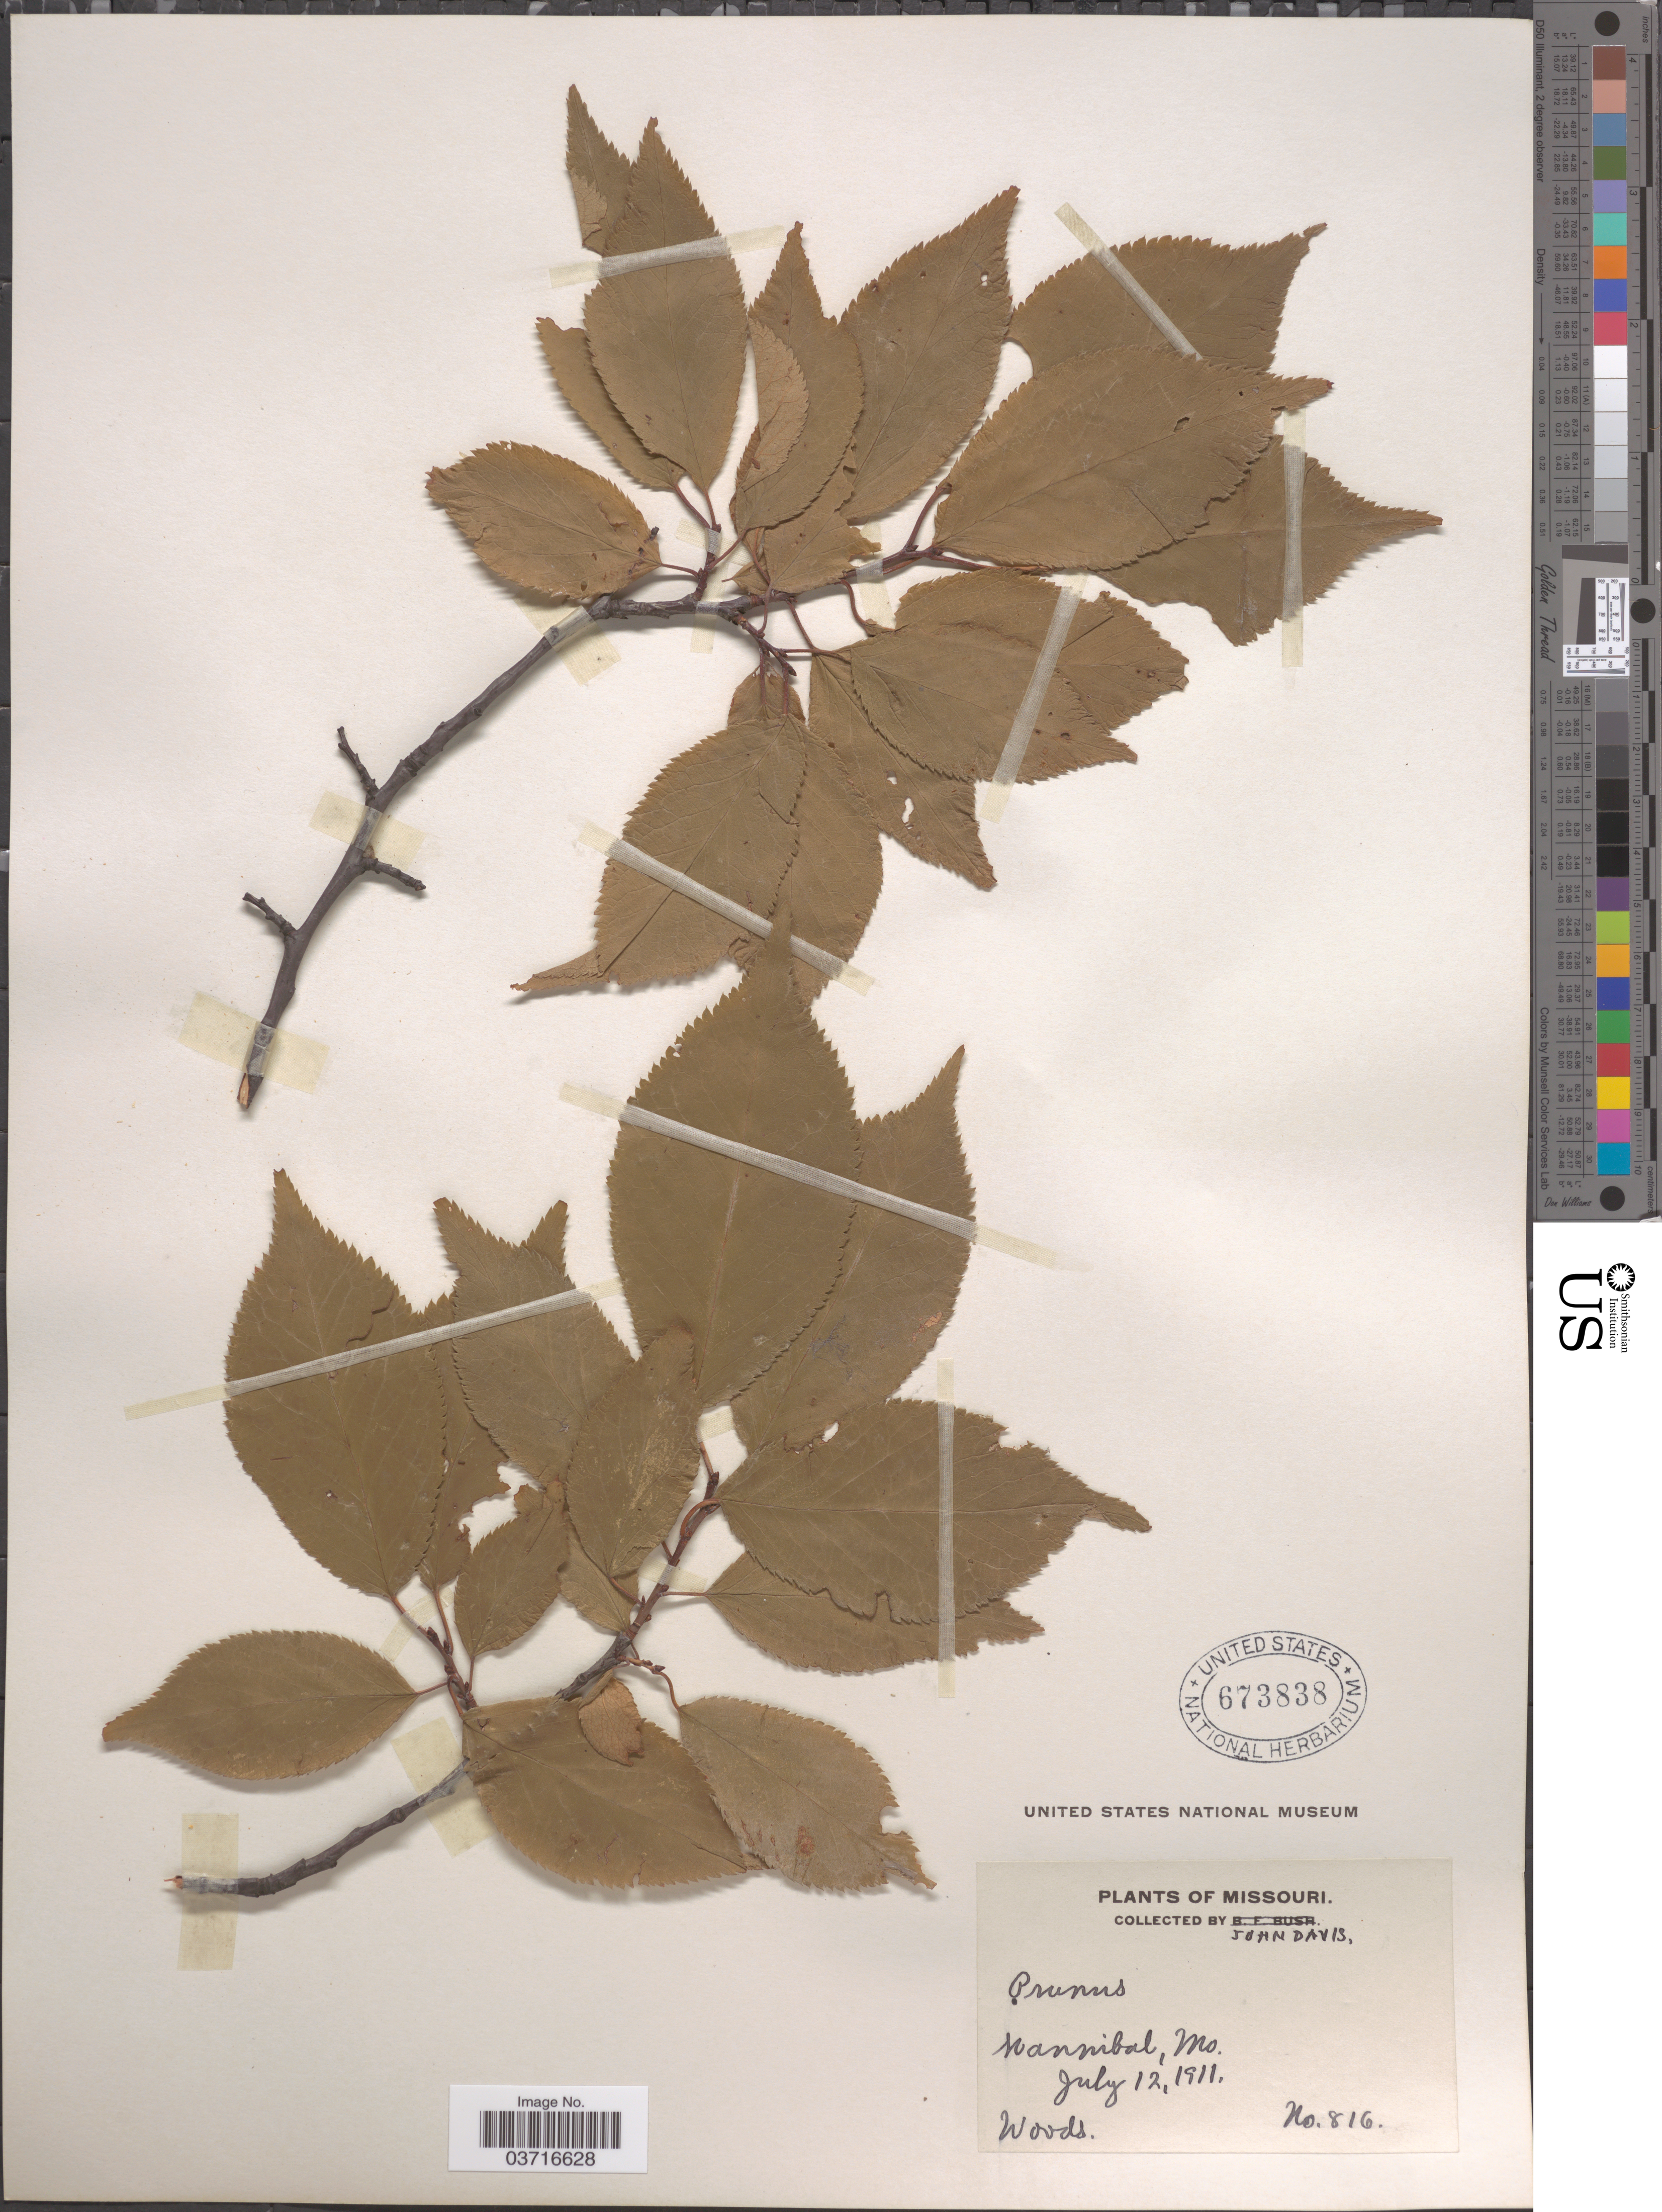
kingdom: Plantae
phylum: Tracheophyta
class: Magnoliopsida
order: Rosales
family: Rosaceae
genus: Prunus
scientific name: Prunus sp.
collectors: J. Davis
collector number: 816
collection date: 1911-07-12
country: United States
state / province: Missouri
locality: Hannibal.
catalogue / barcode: US 673838